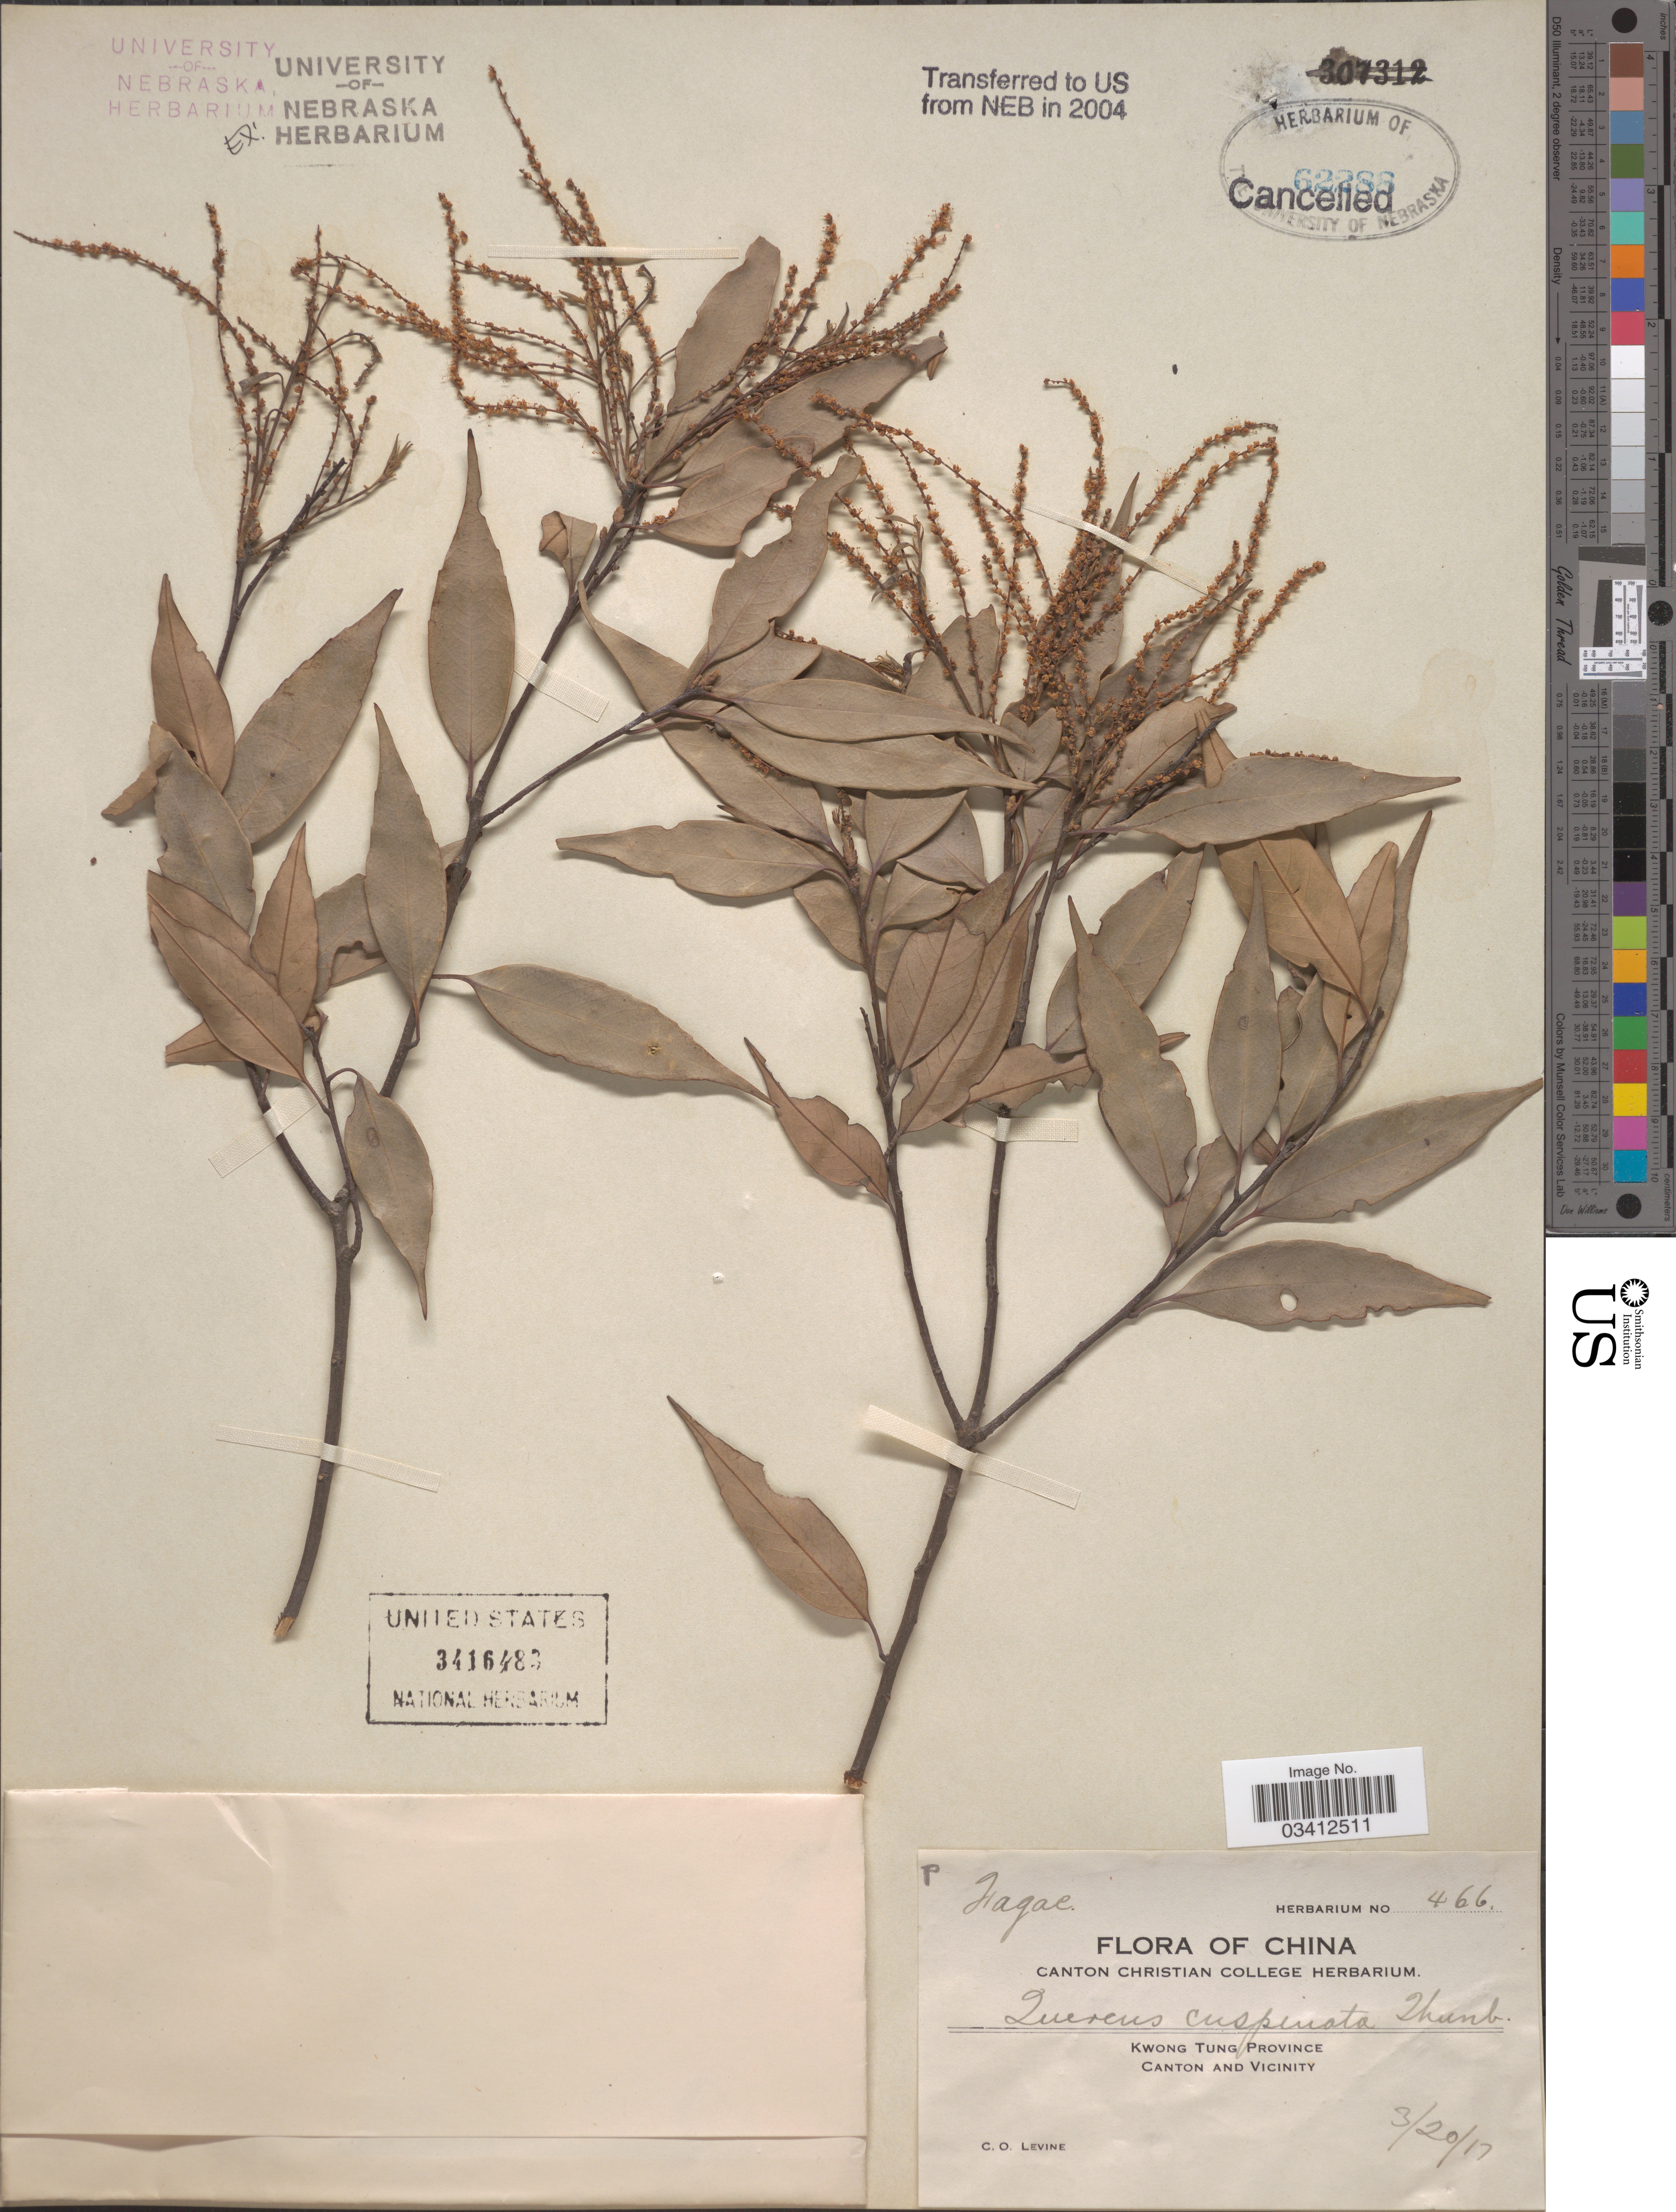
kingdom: Plantae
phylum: Tracheophyta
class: Magnoliopsida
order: Fagales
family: Fagaceae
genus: Quercus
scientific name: Quercus sp.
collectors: C. O. Levine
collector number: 466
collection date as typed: Transcribed d/m/y: 20/3/17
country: China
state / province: Guangdong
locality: Kwong Tung Province. Canton and Vicinity.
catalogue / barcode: US 3416483